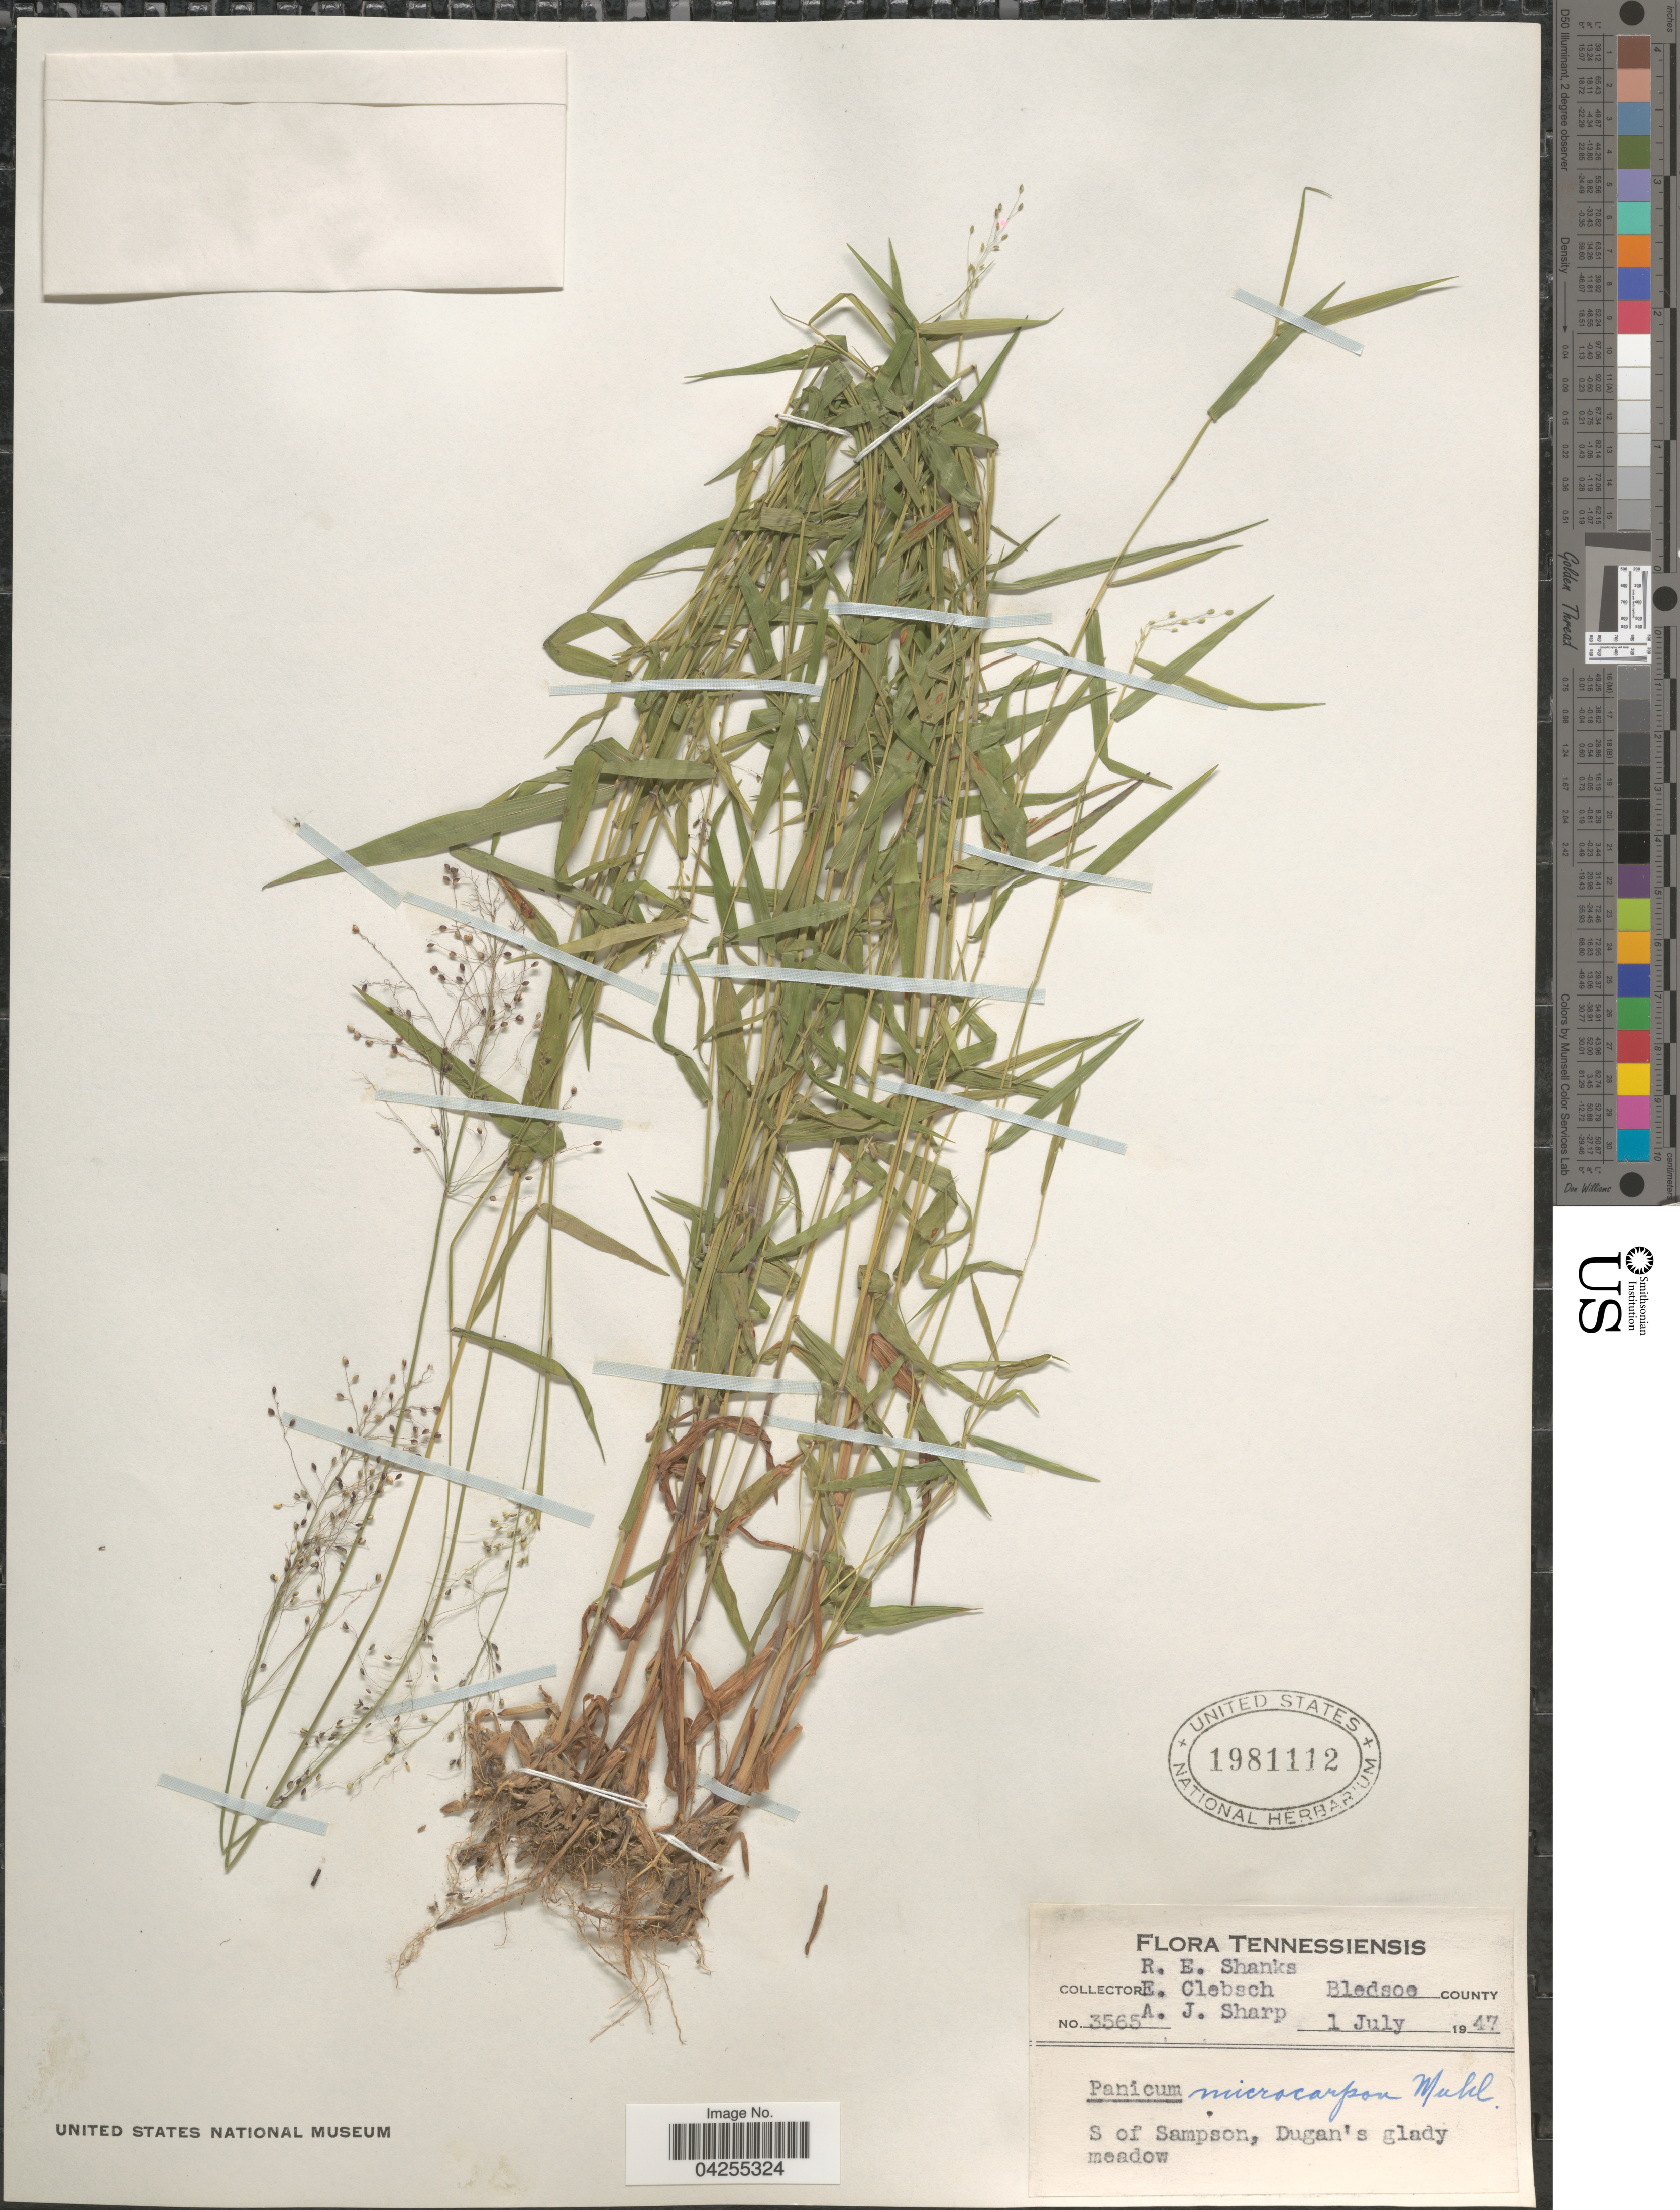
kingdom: Plantae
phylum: Tracheophyta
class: Liliopsida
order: Poales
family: Poaceae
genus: Dichanthelium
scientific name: Dichanthelium dichotomum var. dichotomum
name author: (L.) Gould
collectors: R. Shanks, E. Clebsch & A. J. Sharp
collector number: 3565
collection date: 1947-07-01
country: United States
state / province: Tennessee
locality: Bledsoe County. S of Sampson, Dugan's glady meadow.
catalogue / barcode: US 1981112